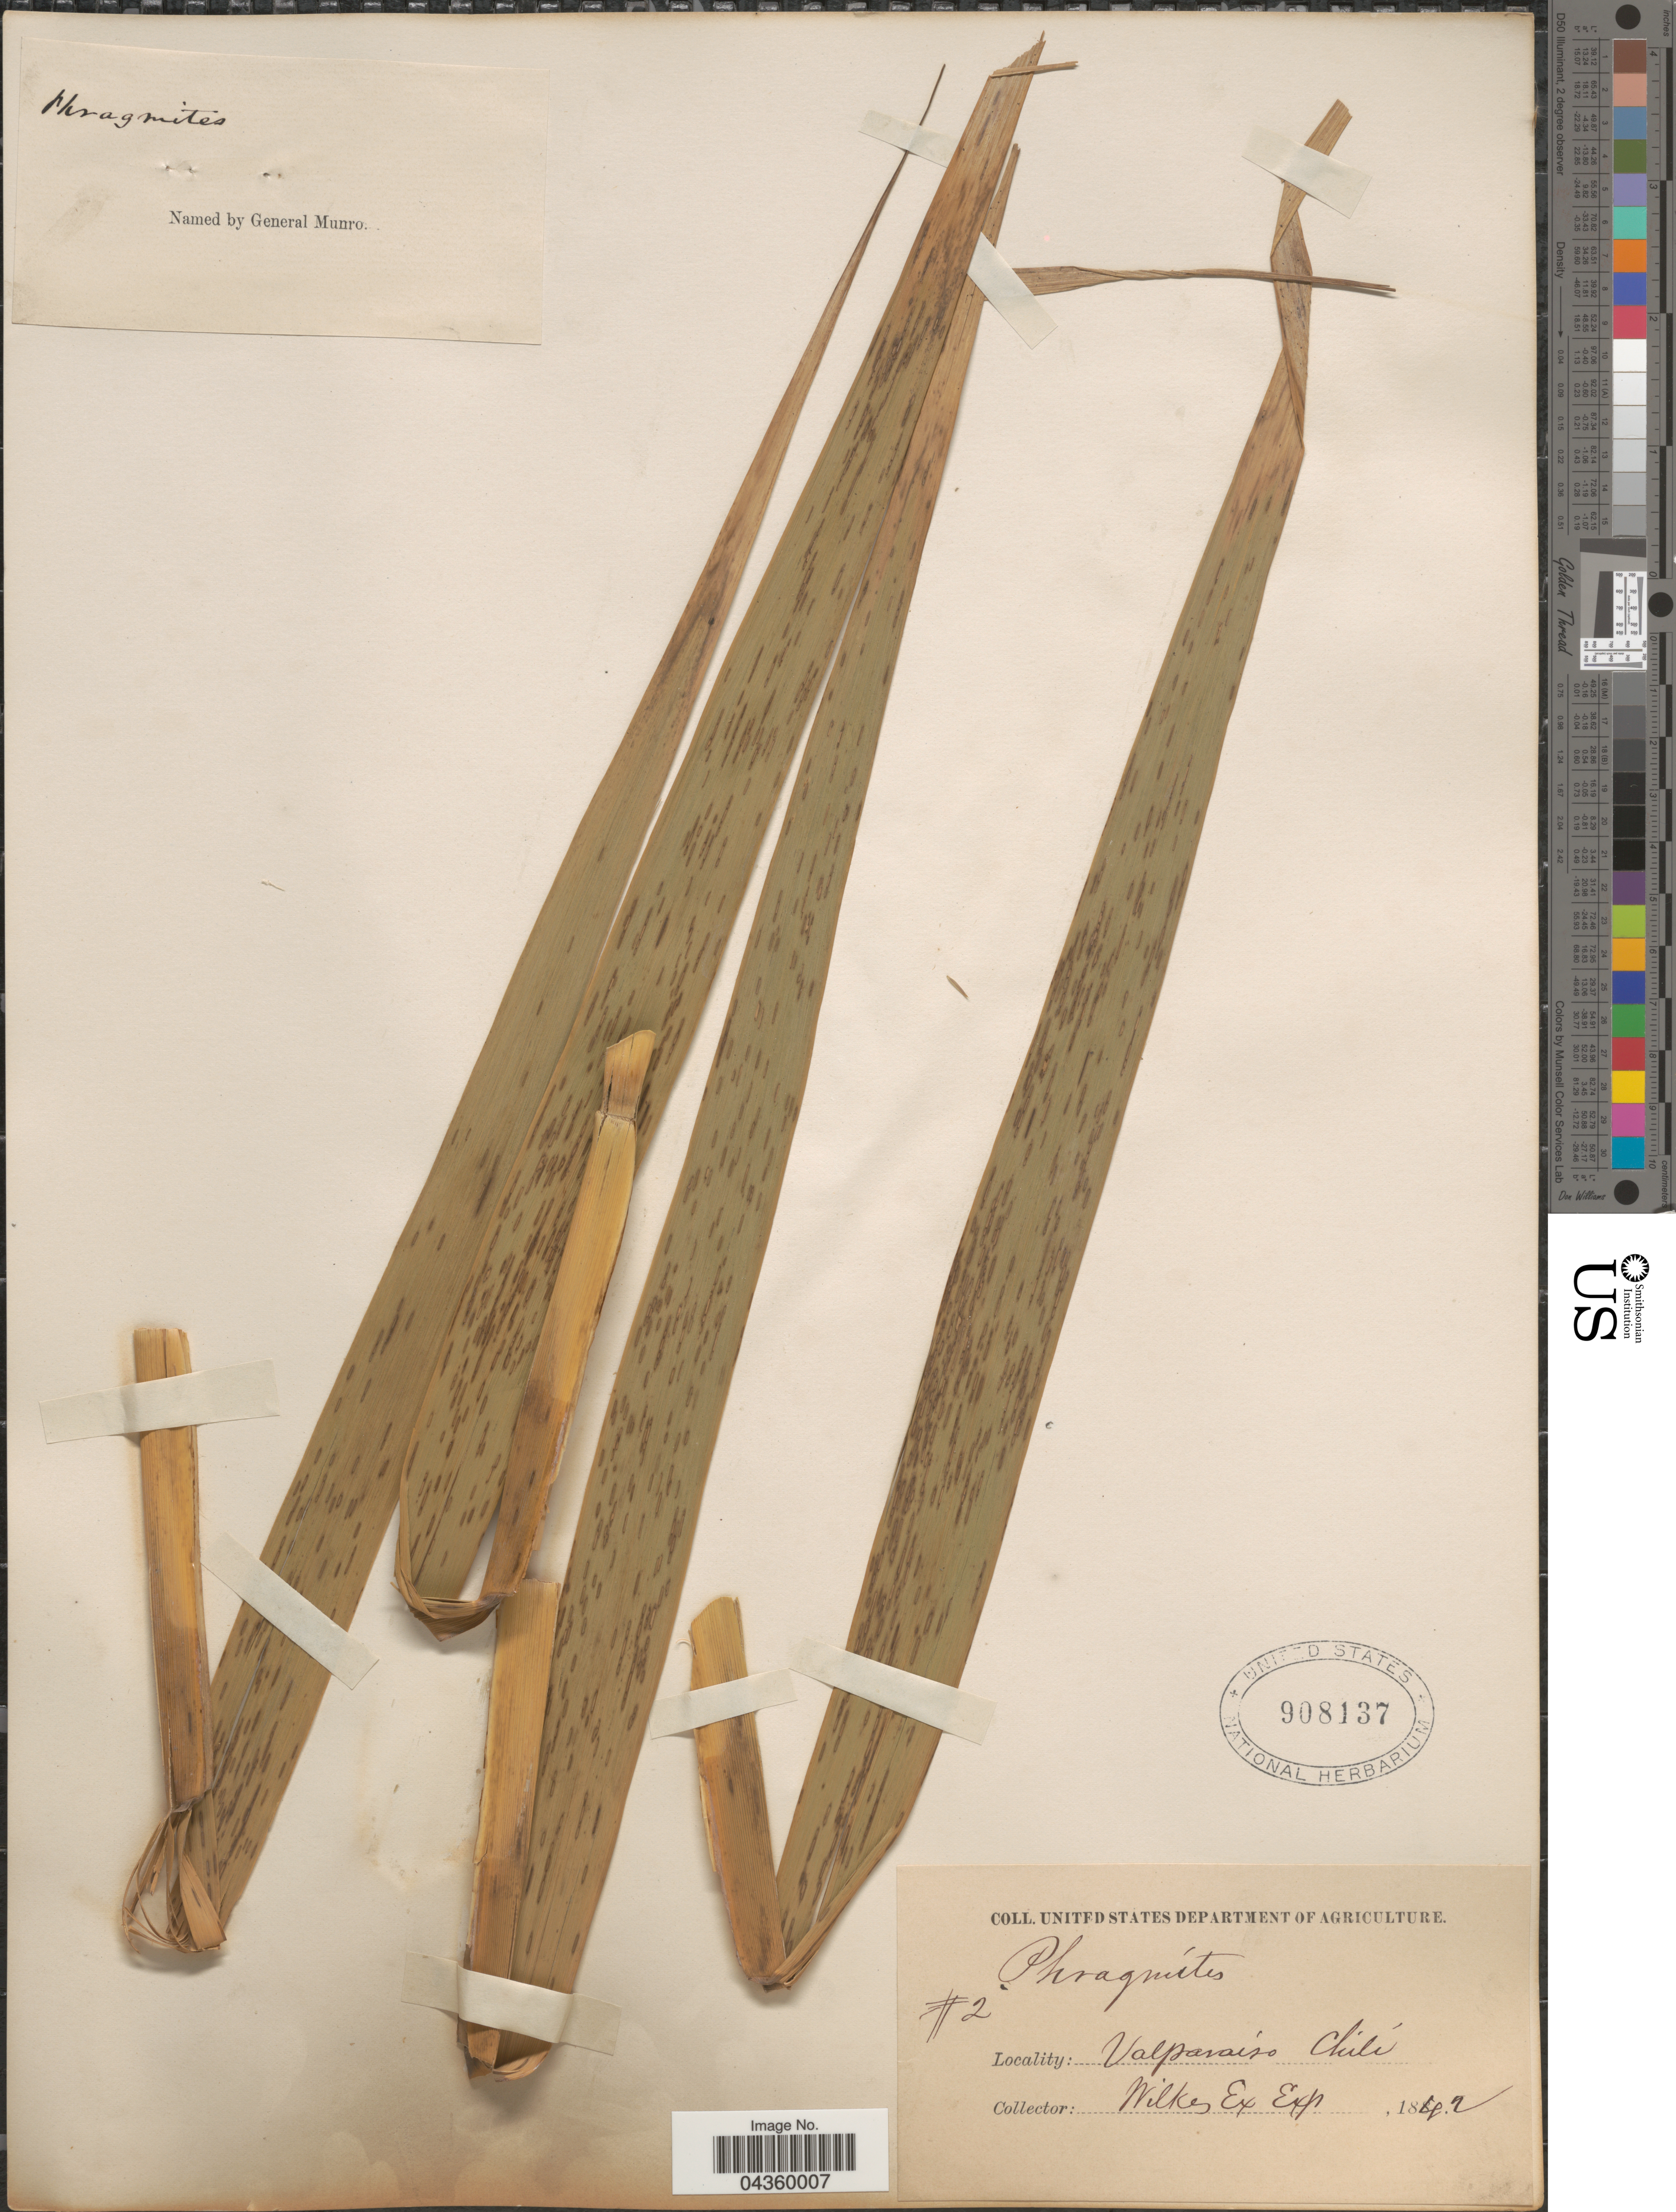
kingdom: Plantae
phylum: Tracheophyta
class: Liliopsida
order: Poales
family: Poaceae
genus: Phragmites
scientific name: Phragmites australis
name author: (Cav.) Trin. ex Steud.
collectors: Wilkes Explor. Exped.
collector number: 2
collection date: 1842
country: Chile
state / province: Valparaíso (V)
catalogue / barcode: US 908137